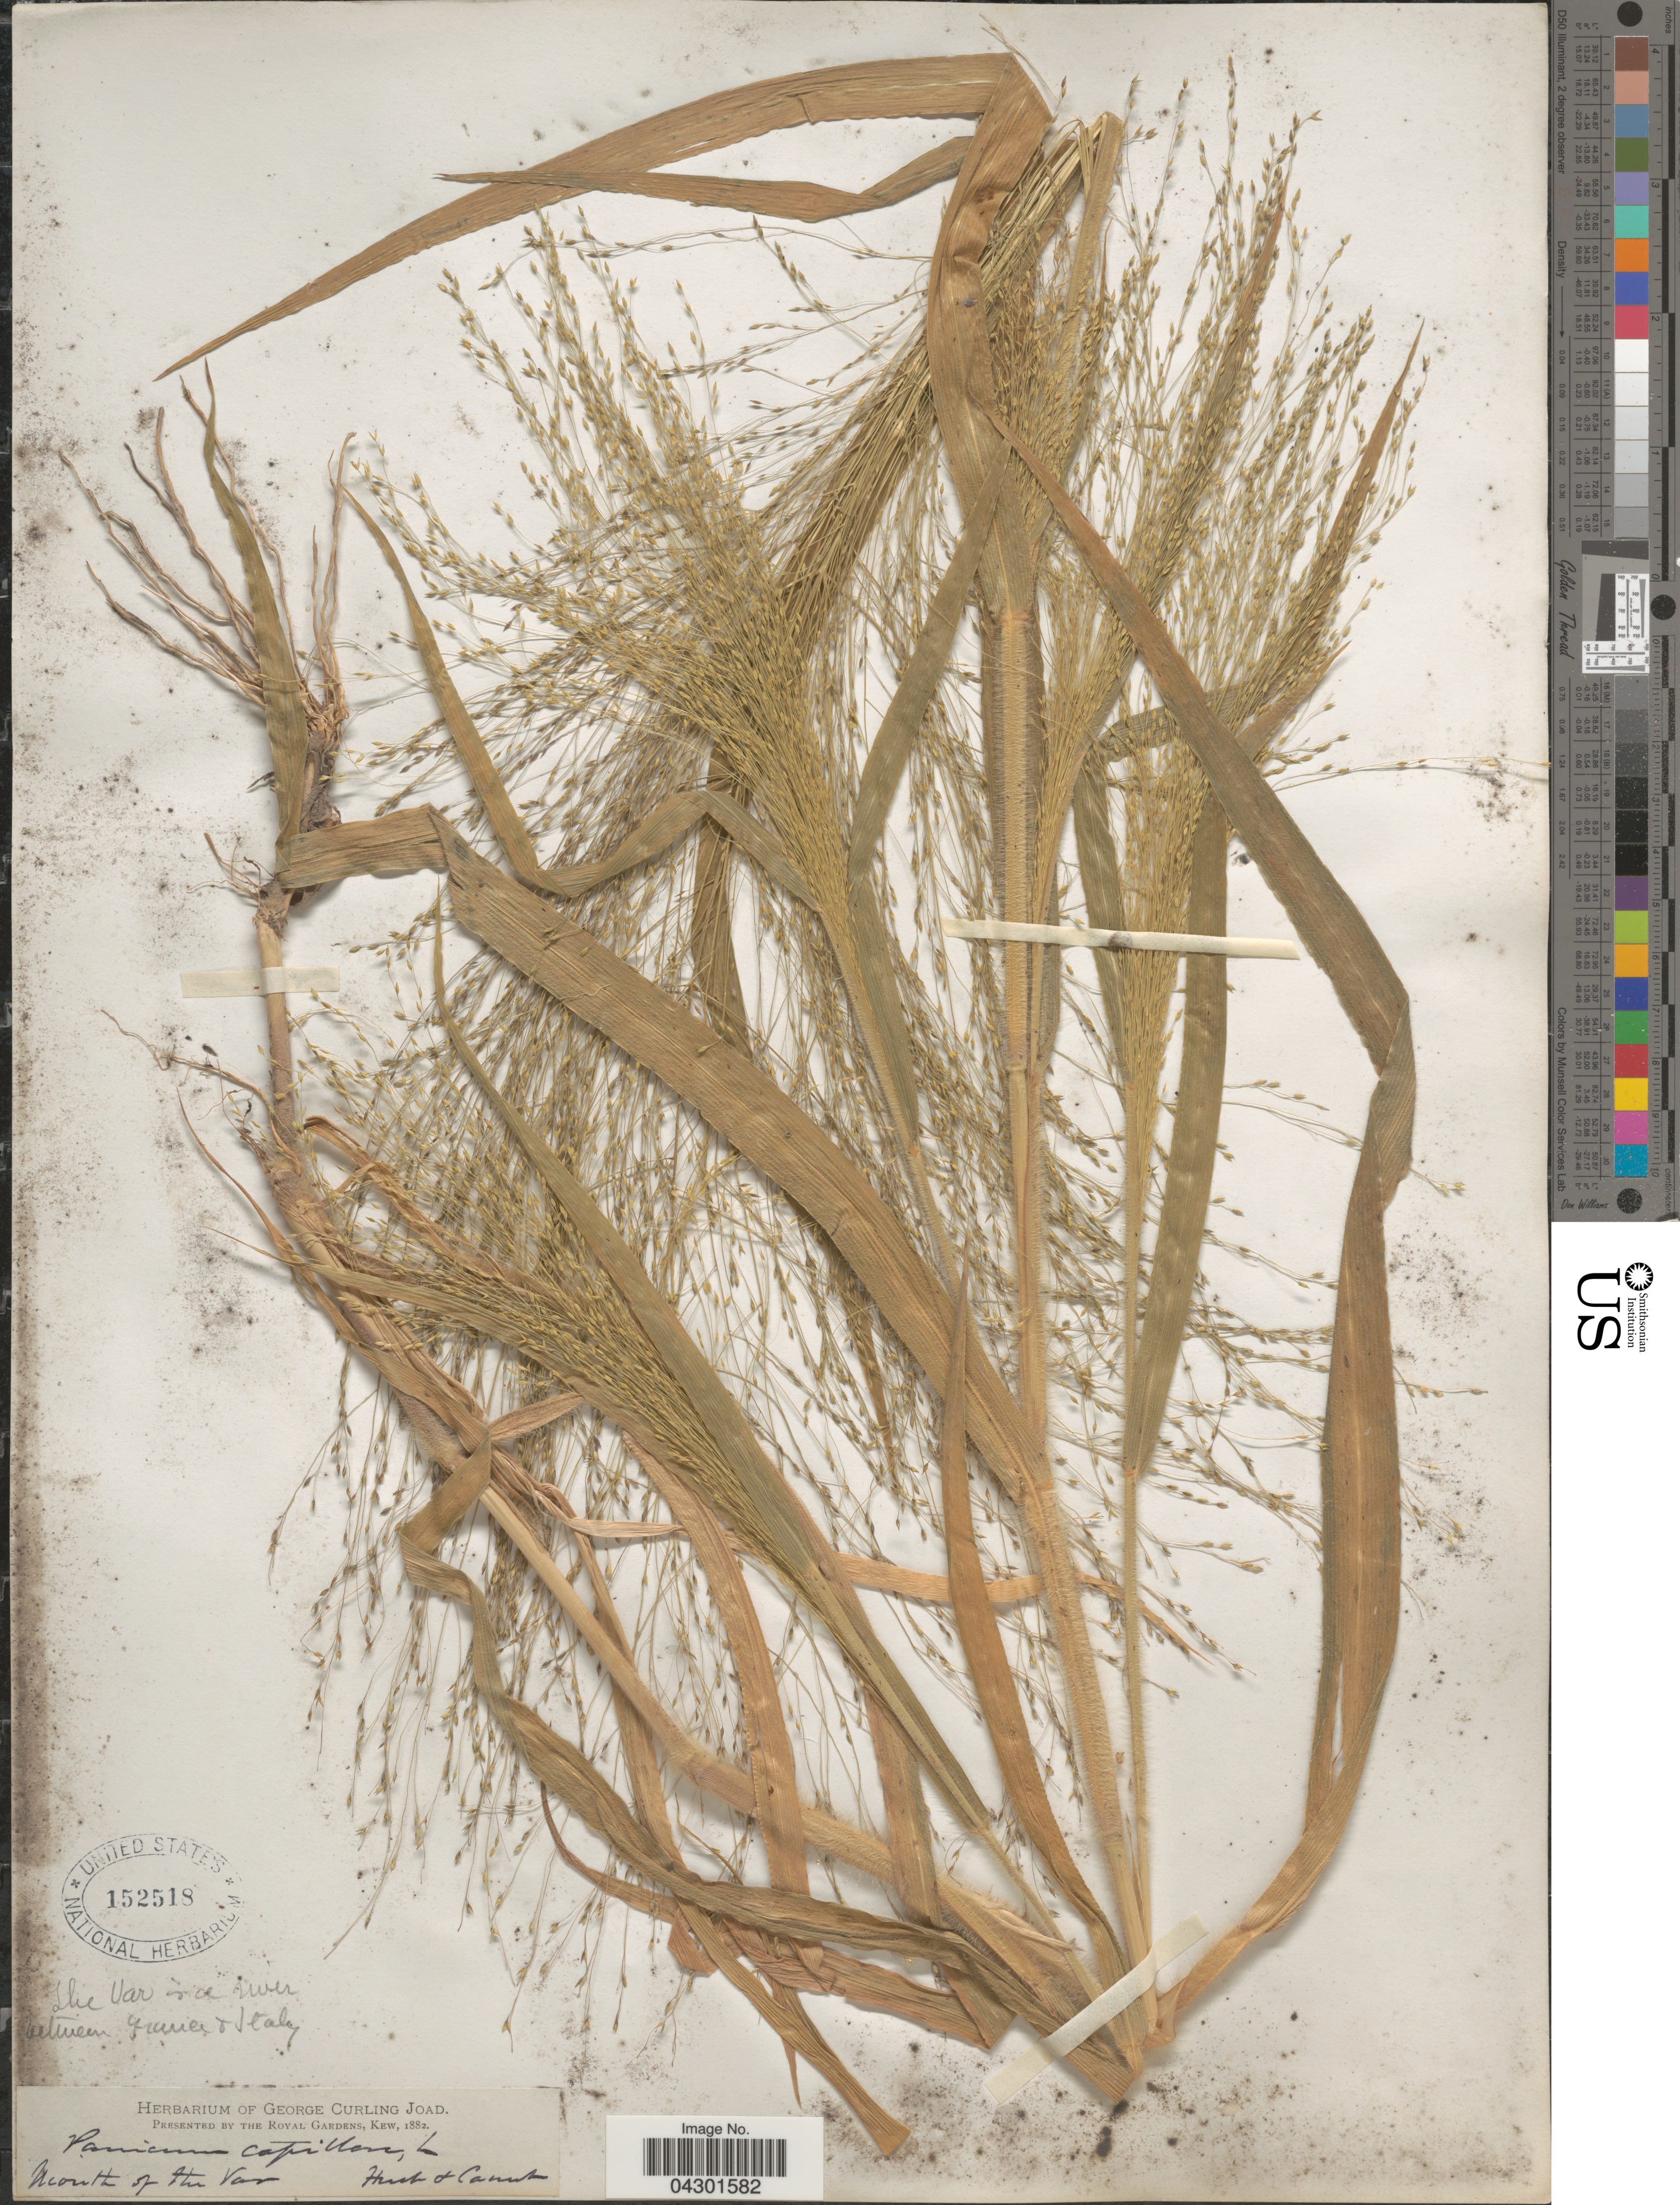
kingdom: Plantae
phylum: Tracheophyta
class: Liliopsida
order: Poales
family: Poaceae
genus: Panicum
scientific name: Panicum capillare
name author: L.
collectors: -. Huet & Canut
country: Italy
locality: The Var is a river between granier [interpreted] & Italy. Mouth of the Var.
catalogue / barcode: US 152518